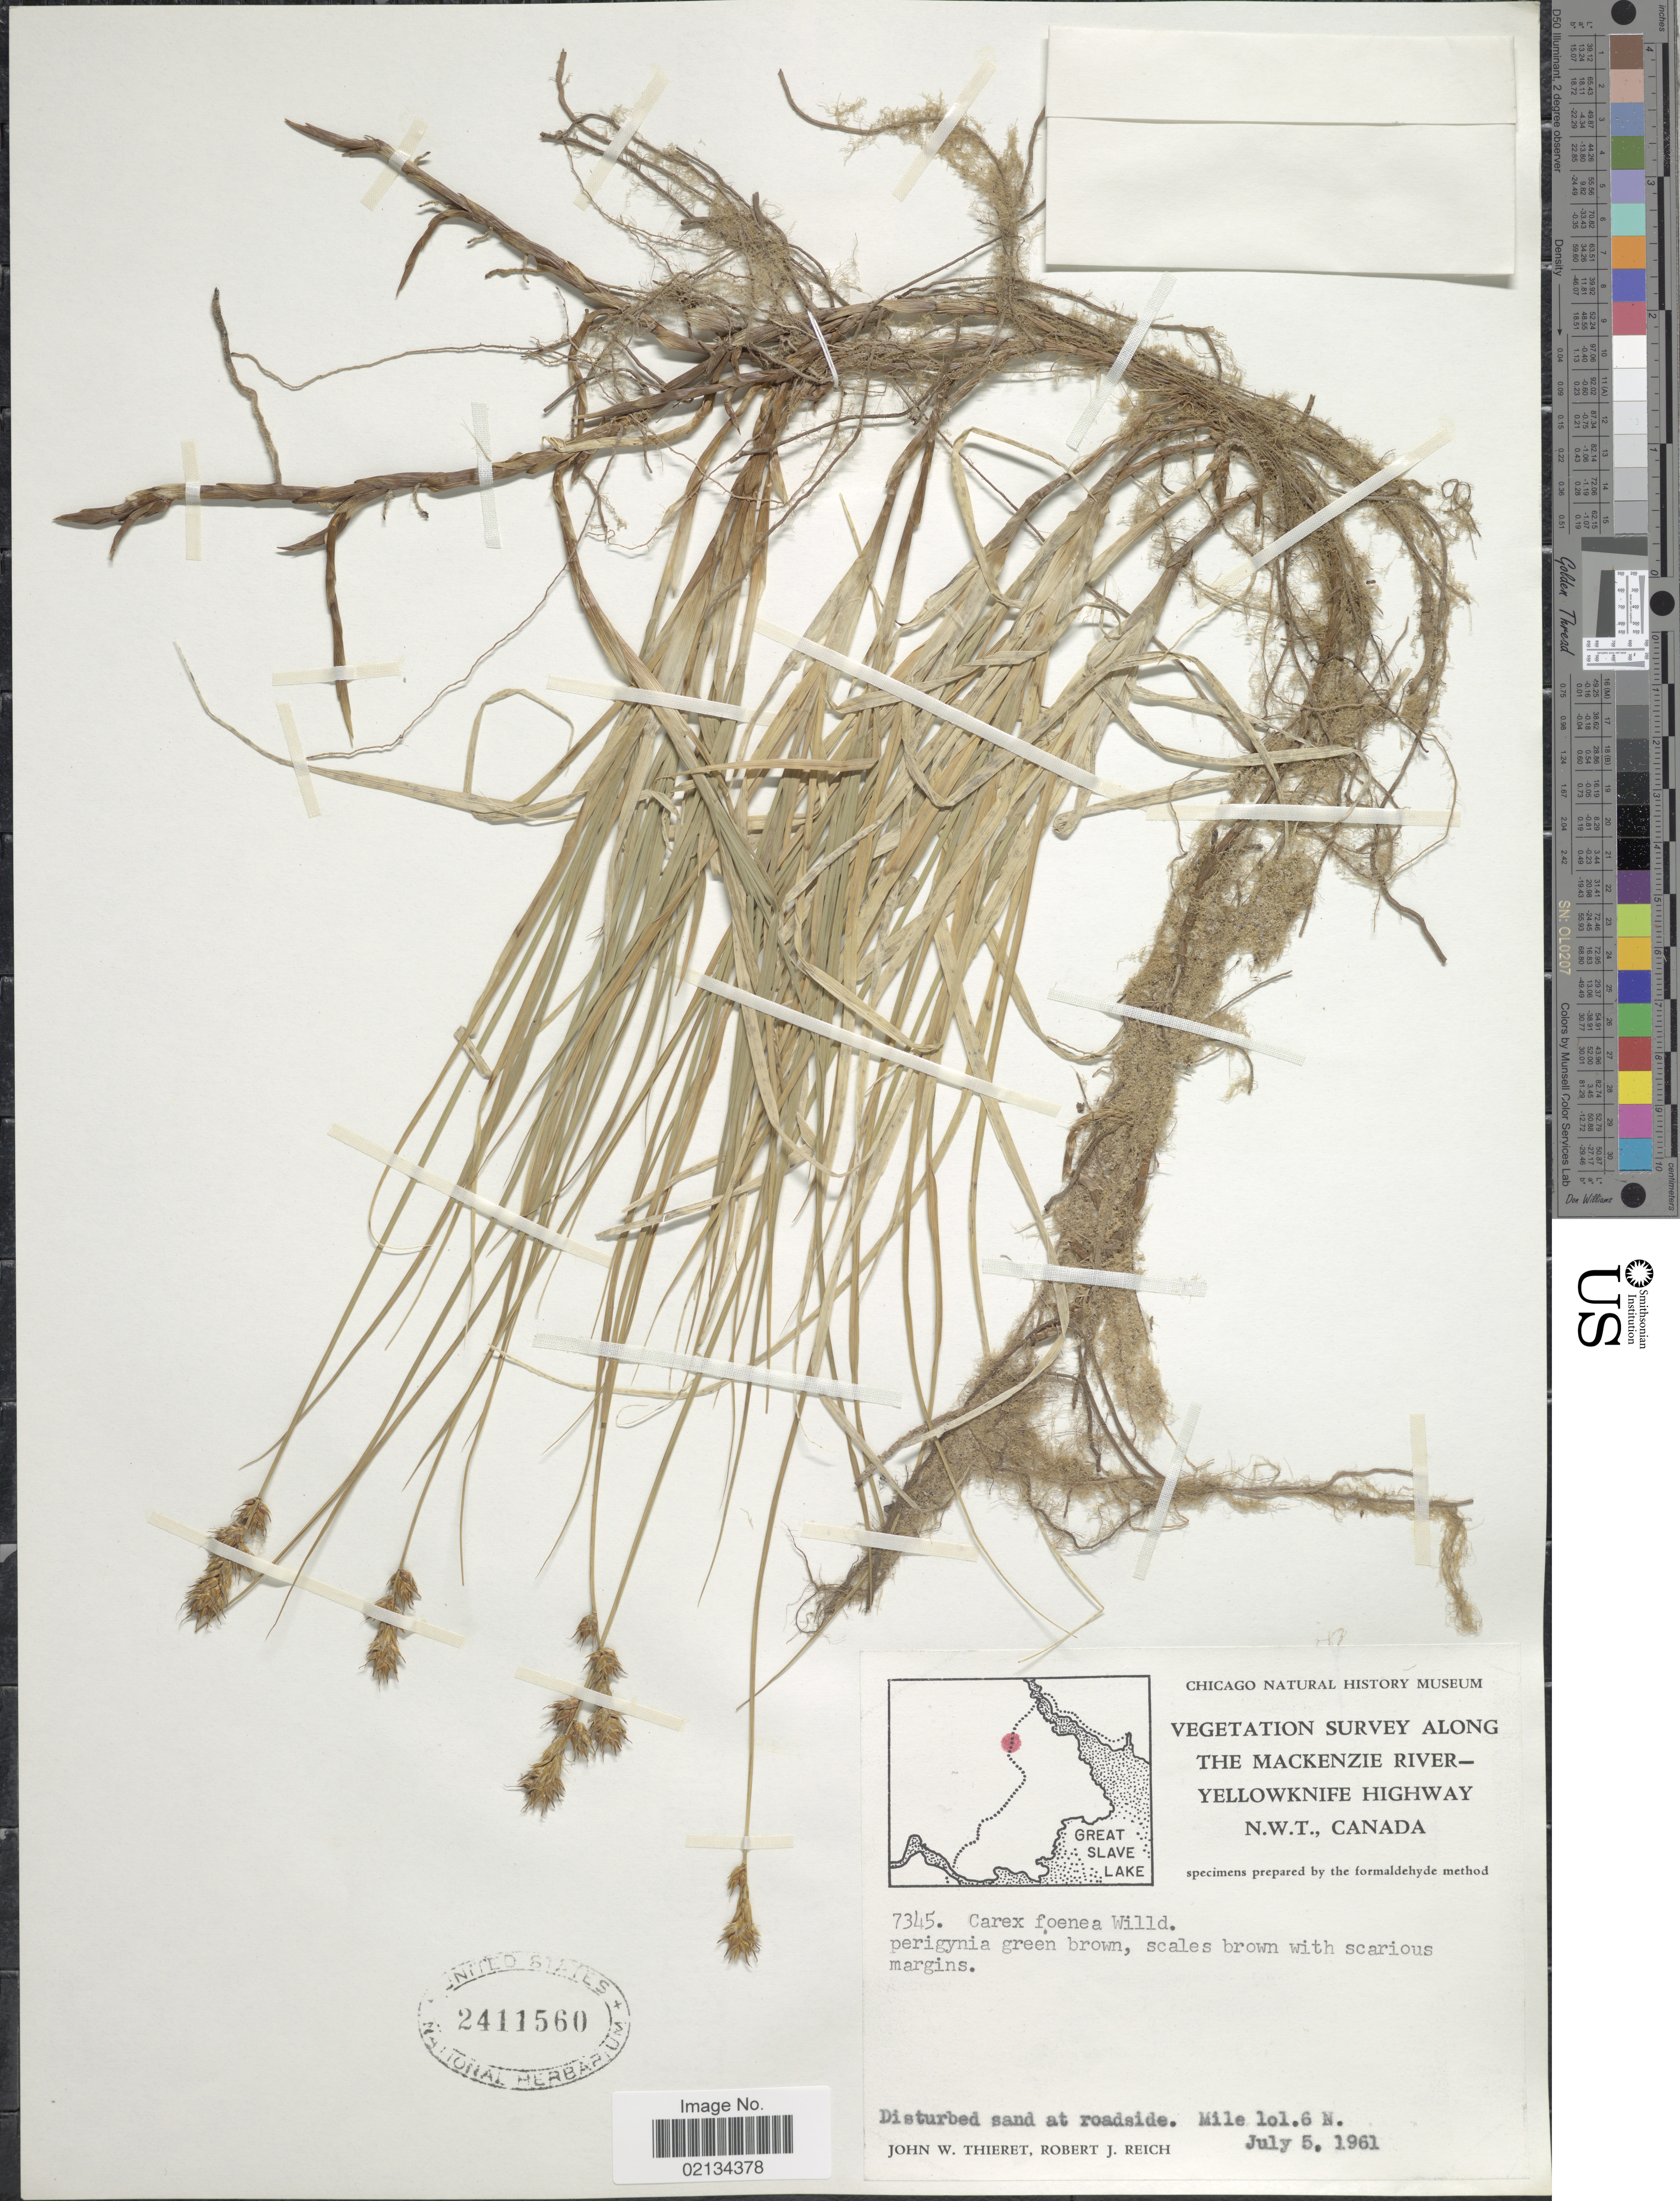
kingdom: Plantae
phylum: Tracheophyta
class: Liliopsida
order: Poales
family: Cyperaceae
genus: Carex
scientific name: Carex siccata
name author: Dewey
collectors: J. W. Thieret & R. Reich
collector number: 7345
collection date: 1961-07-05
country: Canada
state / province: Northwest Territories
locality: Along the Mackenzie River-Yellowknife Highway, disturbed sand at roadside, Mile lol. 6 N.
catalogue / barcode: US 2411560